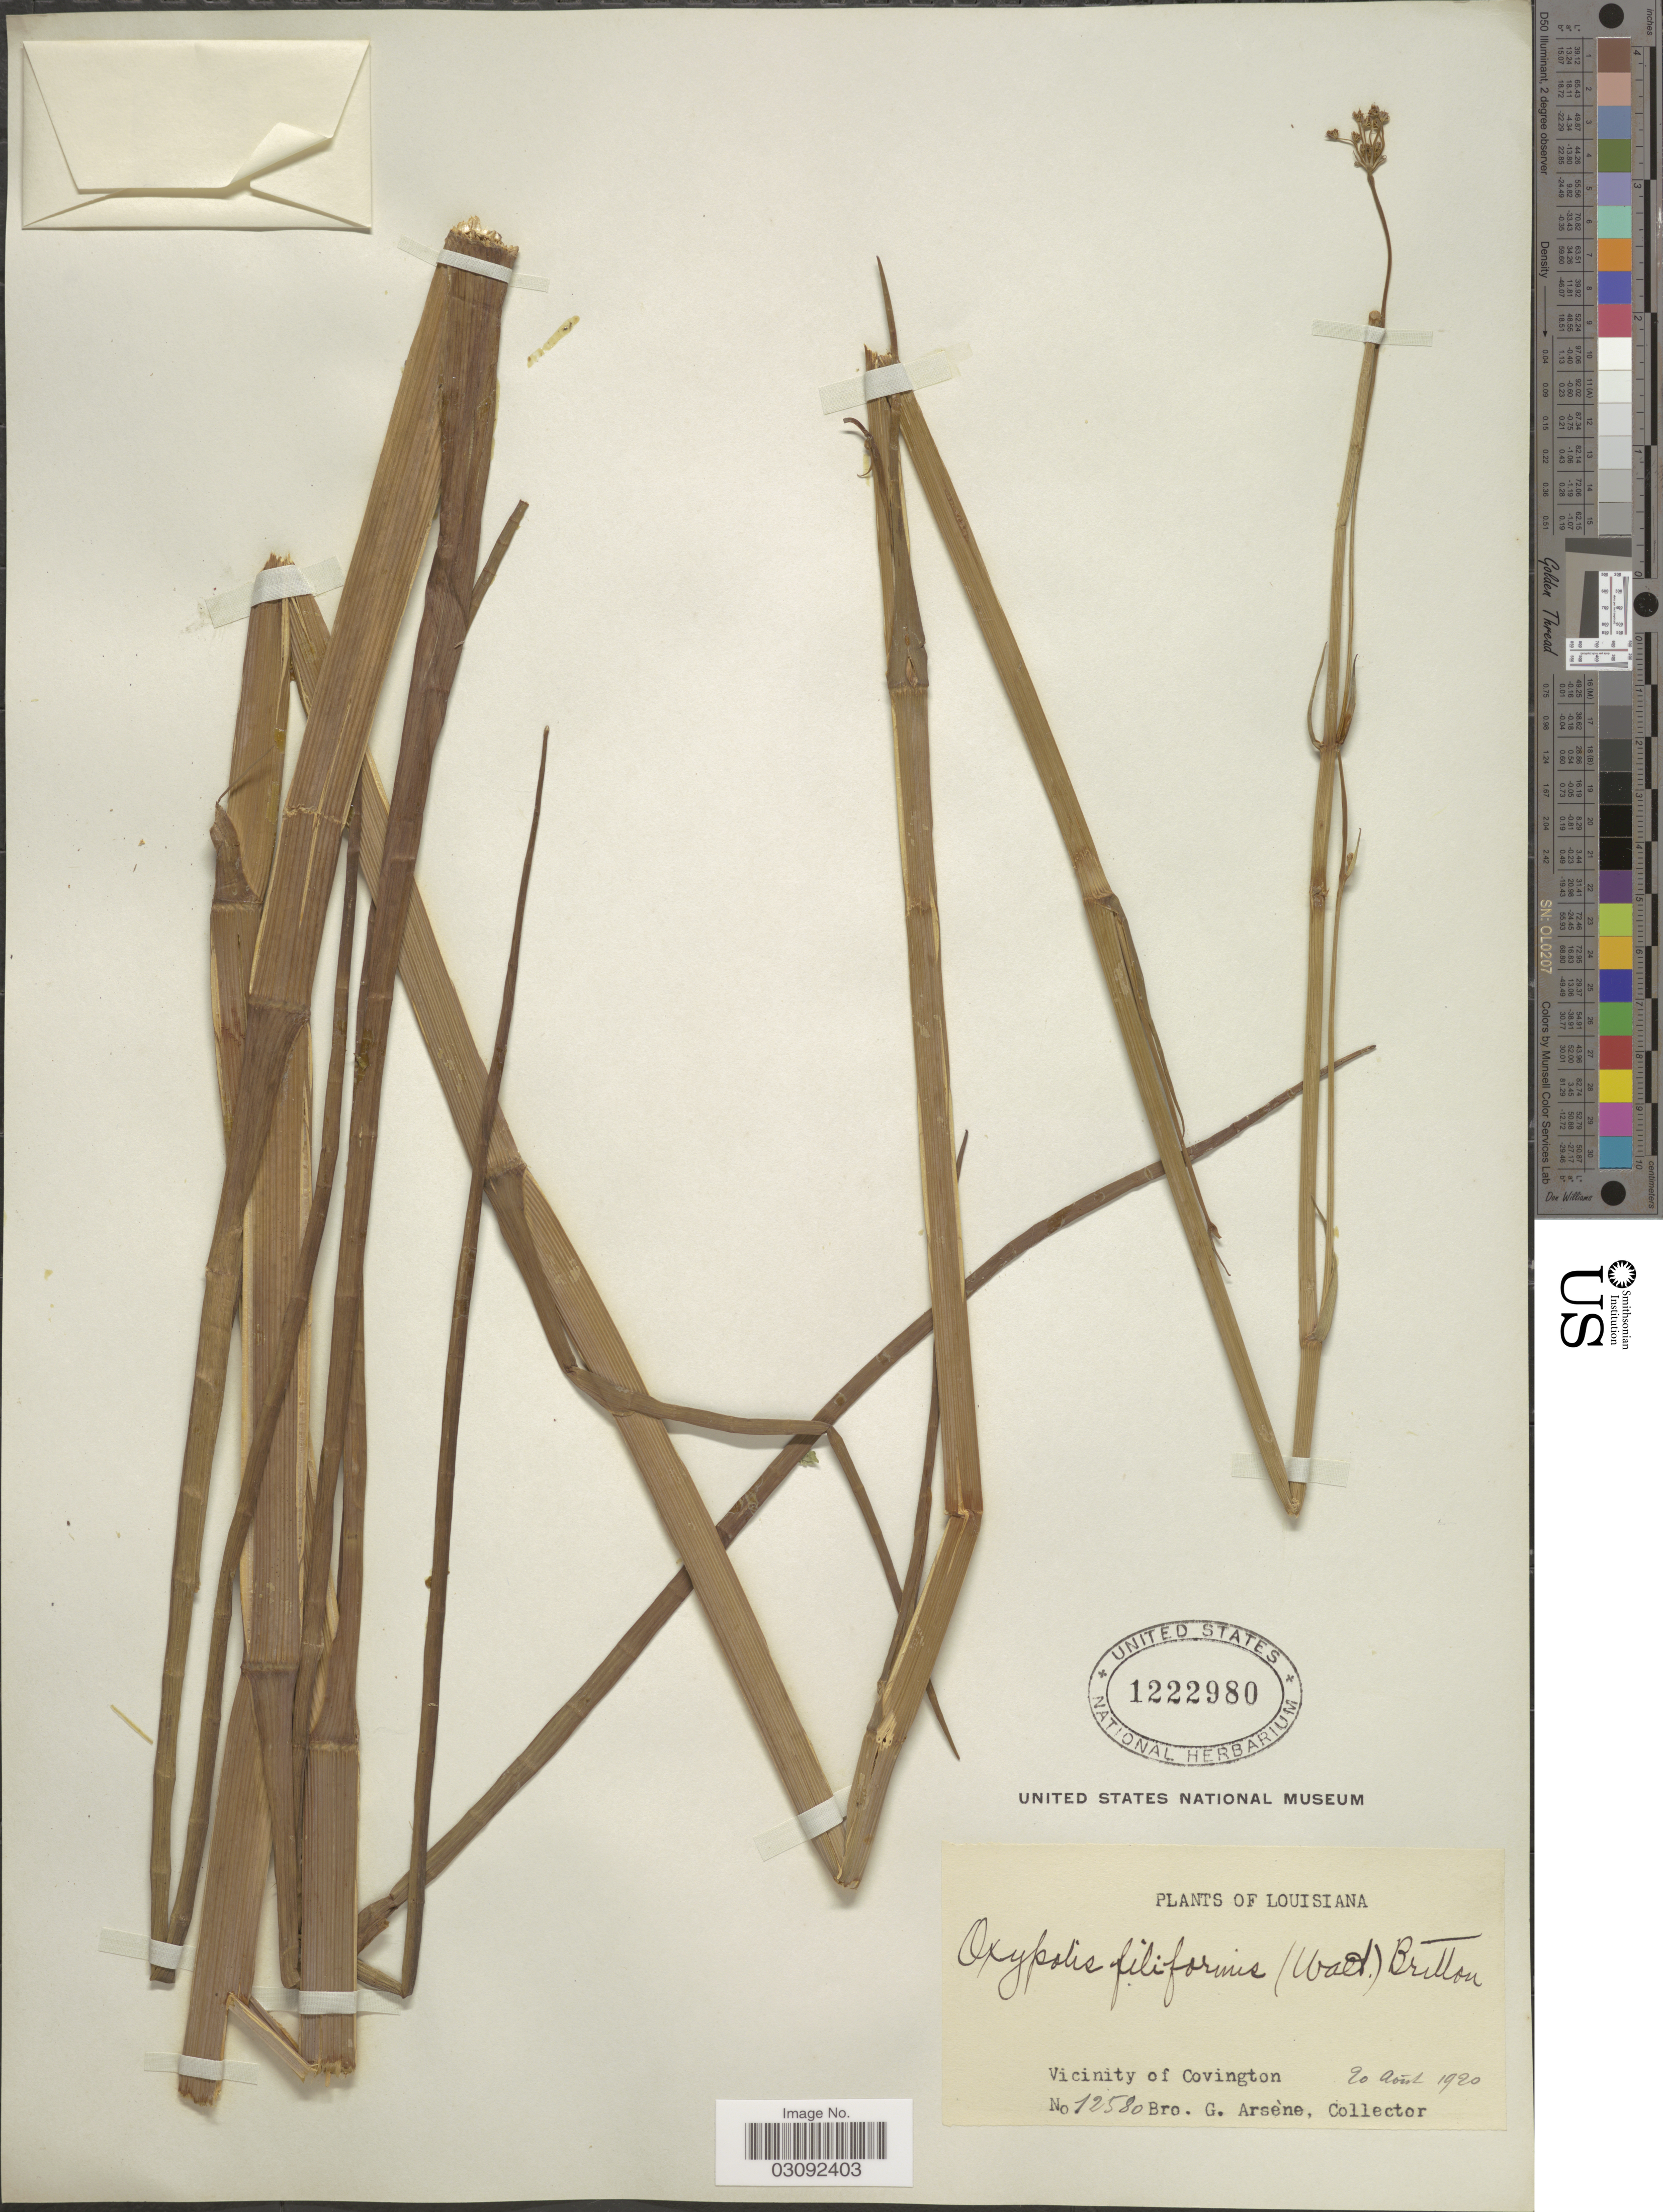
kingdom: Plantae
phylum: Tracheophyta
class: Magnoliopsida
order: Apiales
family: Apiaceae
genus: Oxypolis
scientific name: Oxypolis filiformis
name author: (Walter) Britton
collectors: Bro. G. Arsène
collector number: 12580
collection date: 1920-08-20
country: United States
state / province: Louisiana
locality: Vicinity of Covington.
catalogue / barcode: US 1222980